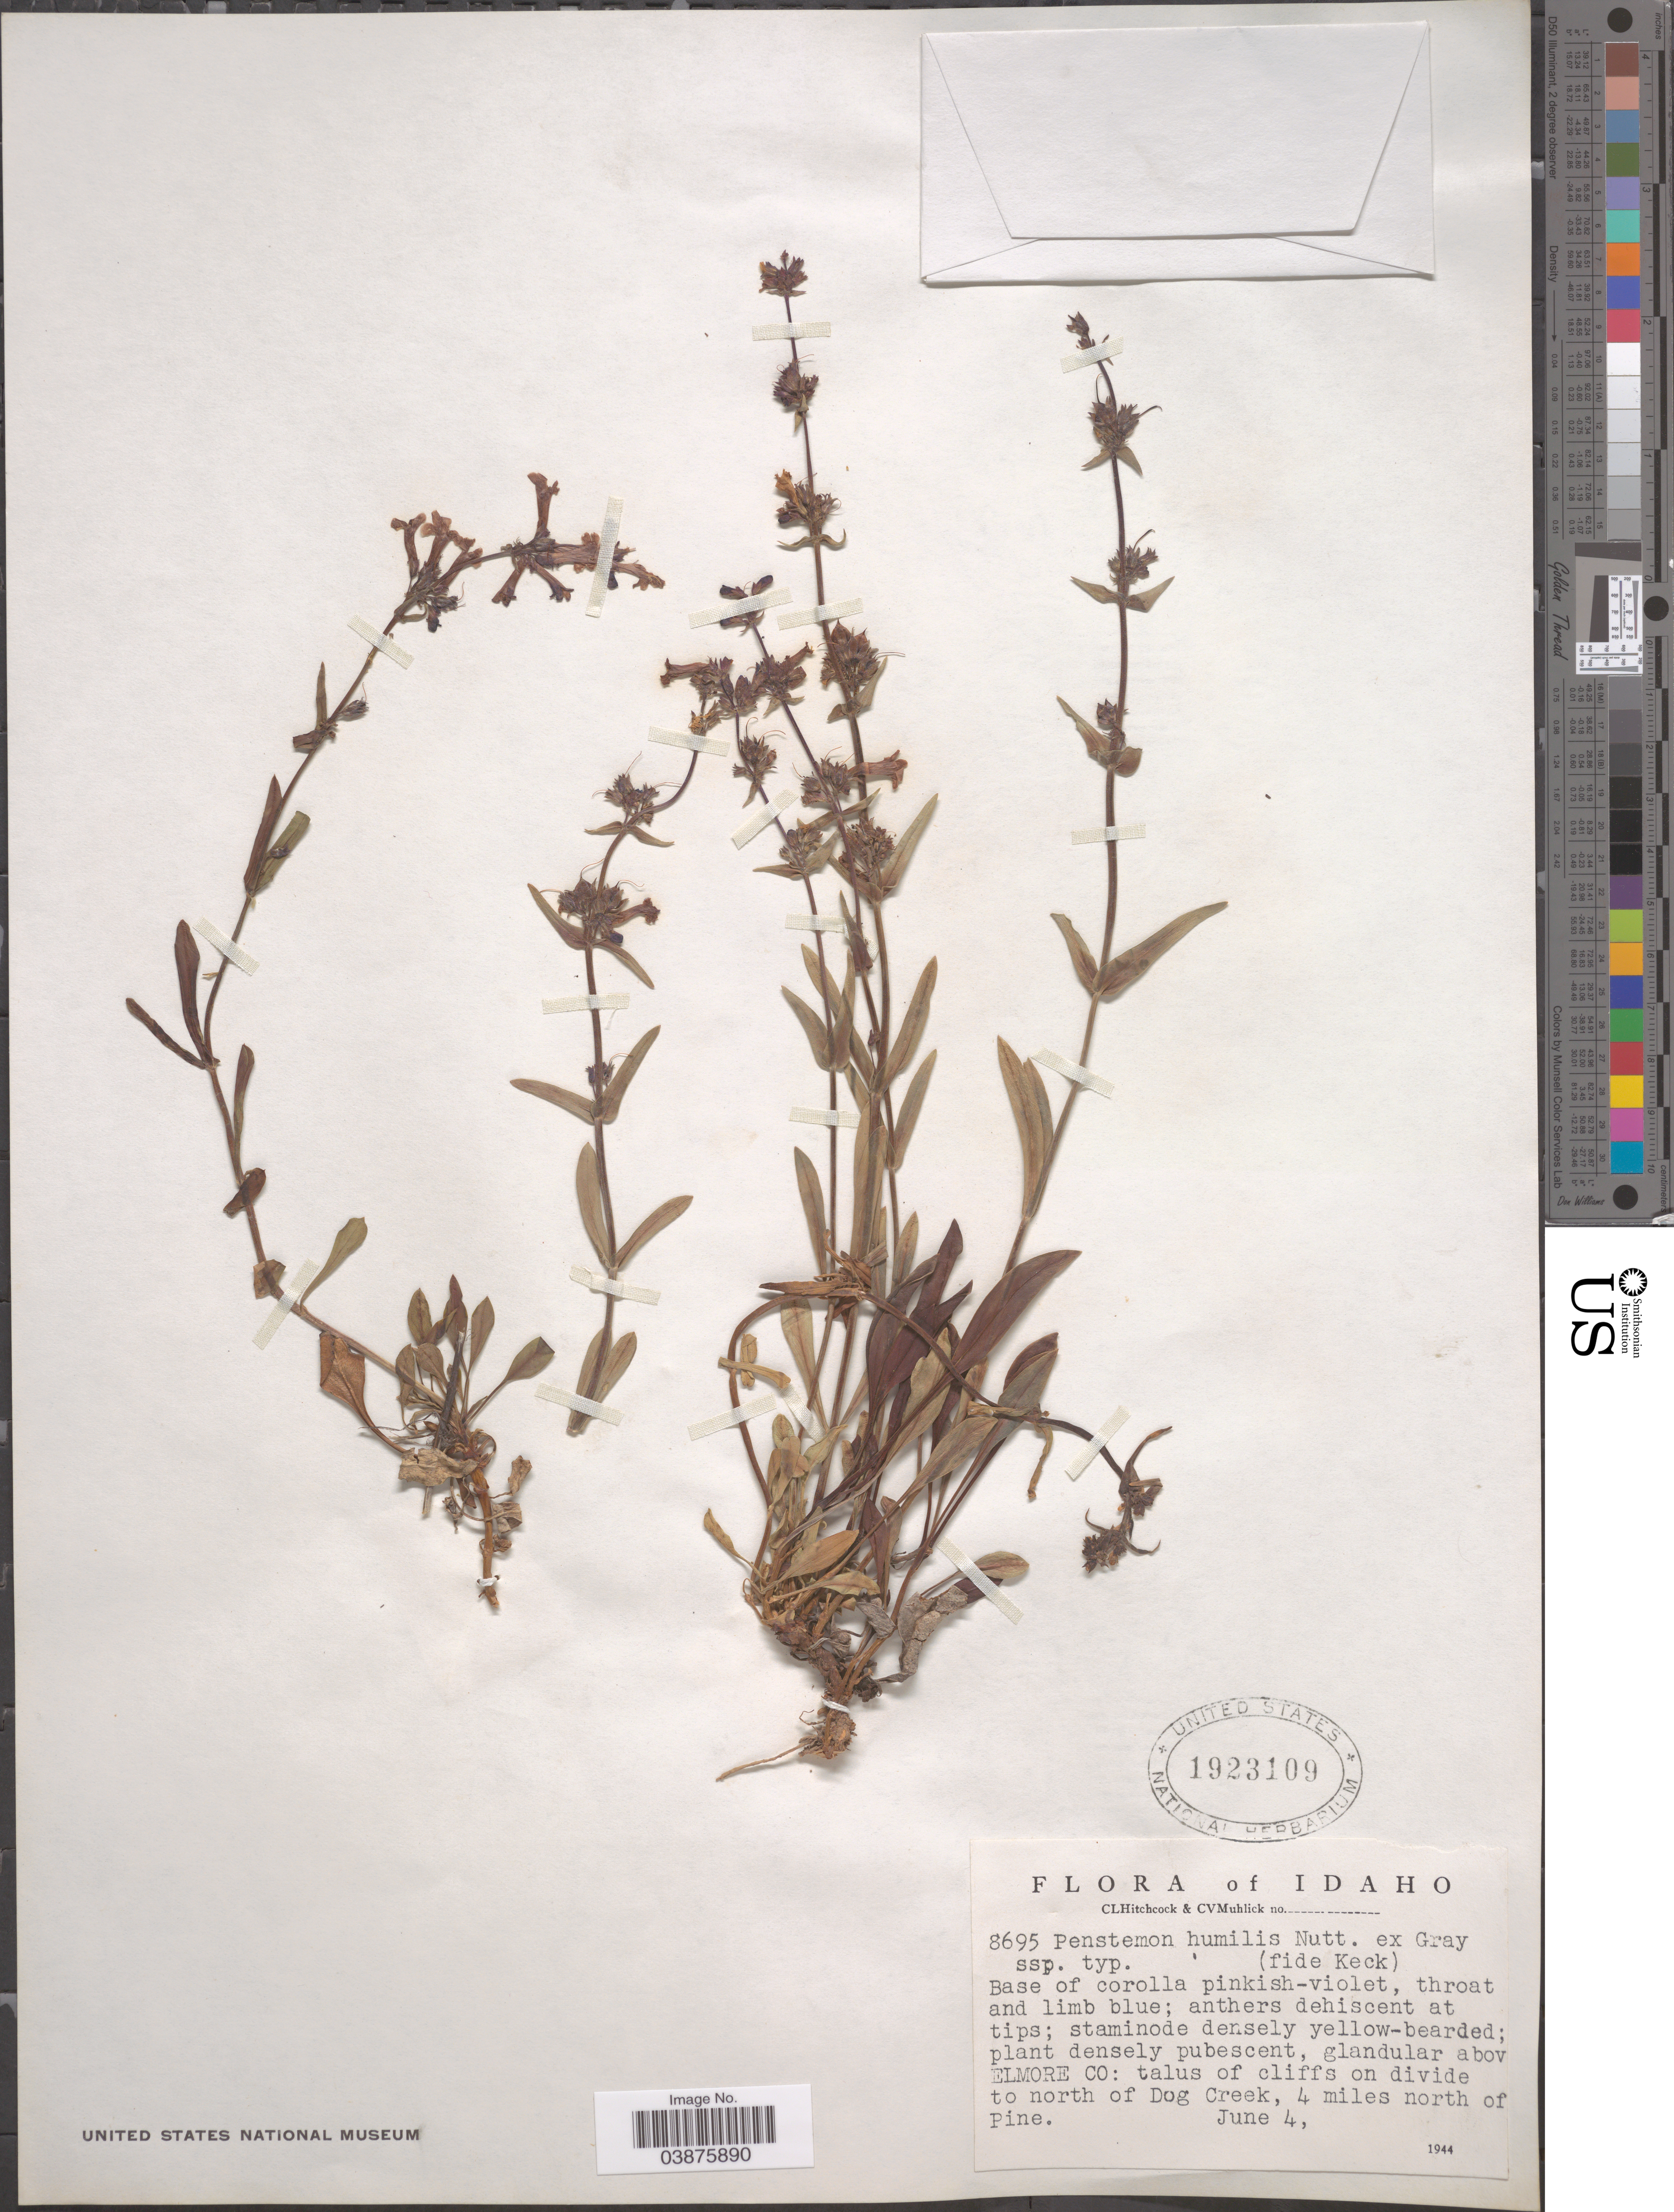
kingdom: Plantae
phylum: Tracheophyta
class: Magnoliopsida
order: Lamiales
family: Plantaginaceae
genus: Penstemon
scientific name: Penstemon humilis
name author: Nutt. ex A. Gray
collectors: C. L. Hitchcock & C. V. Muhlick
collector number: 8695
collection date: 1944-06-04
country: United States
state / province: Idaho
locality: Elmore Co: on divide to north of Dog Creek, 4 miles north of Pine.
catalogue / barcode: US 1923109